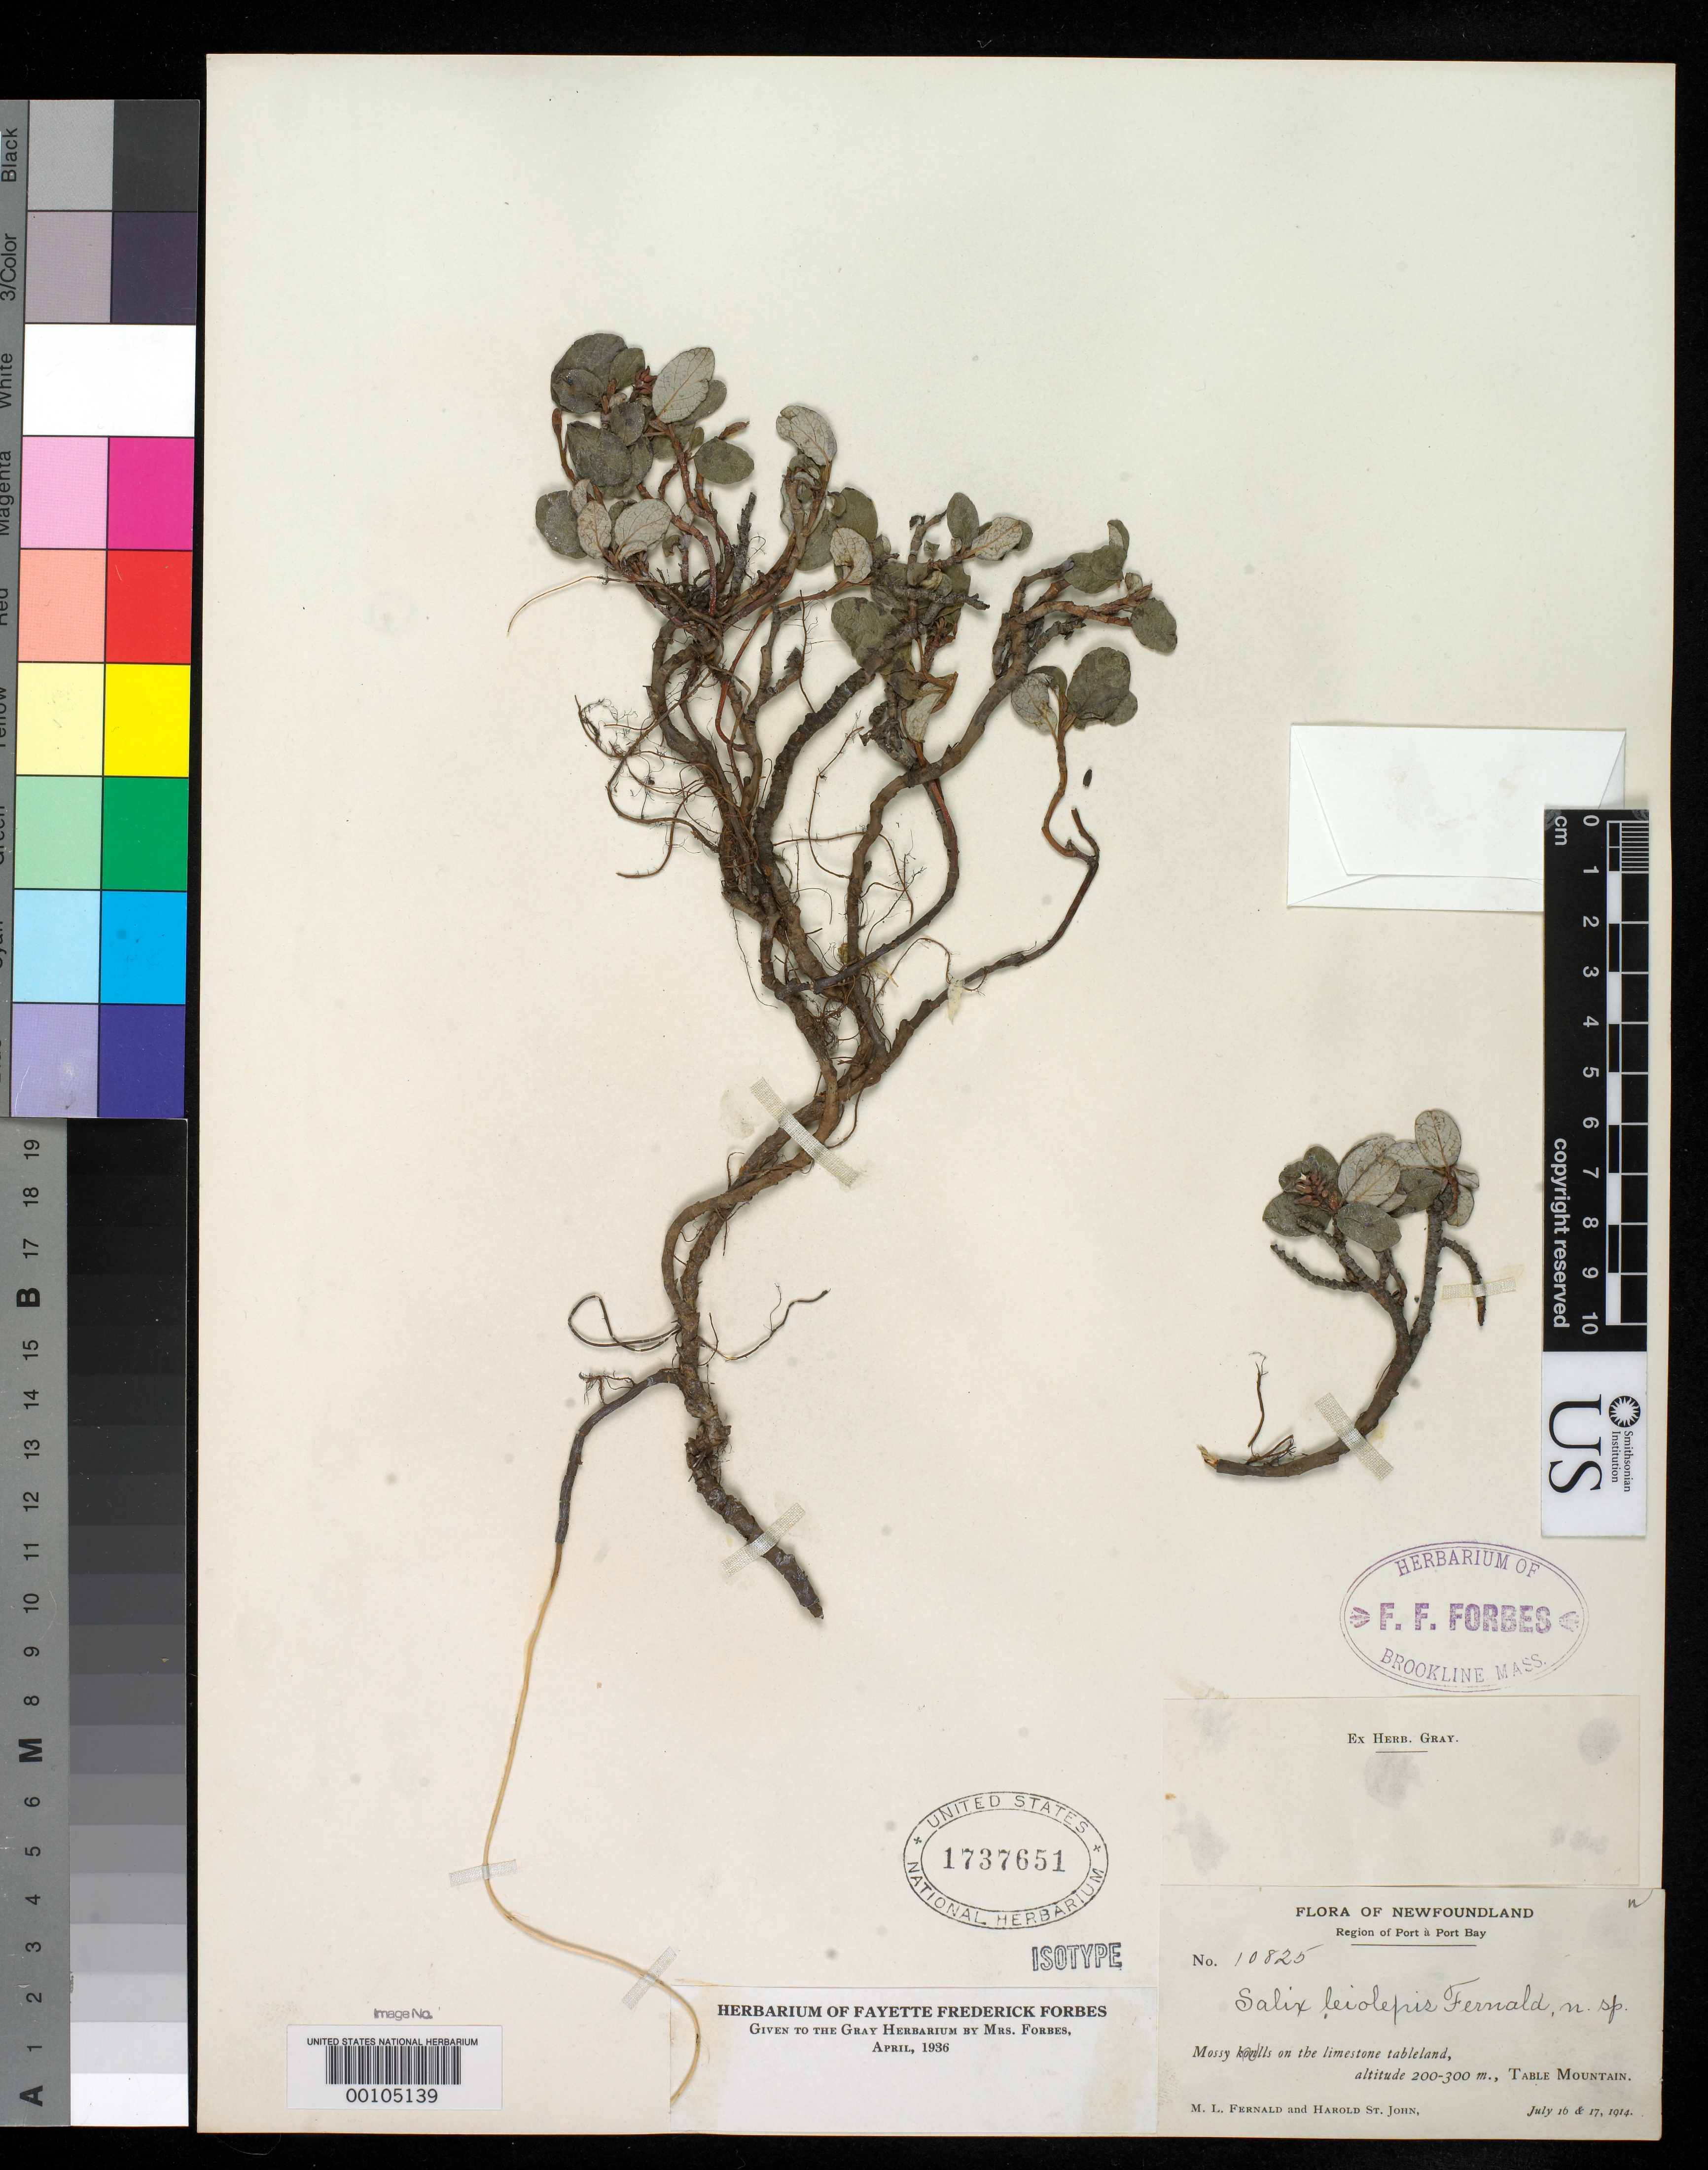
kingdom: Plantae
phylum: Tracheophyta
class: Magnoliopsida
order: Malpighiales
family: Salicaceae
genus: Salix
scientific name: Salix leiolepis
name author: Fernald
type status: Isotype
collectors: M. L. Fernald & H. St. John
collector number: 10825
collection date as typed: July 16 & 17, 1914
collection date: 1914-07-16,1914-07-17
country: Canada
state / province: Newfoundland and Labrador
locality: Region of Port à Port Bay. Table Mountain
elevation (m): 200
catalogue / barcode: US 1737651